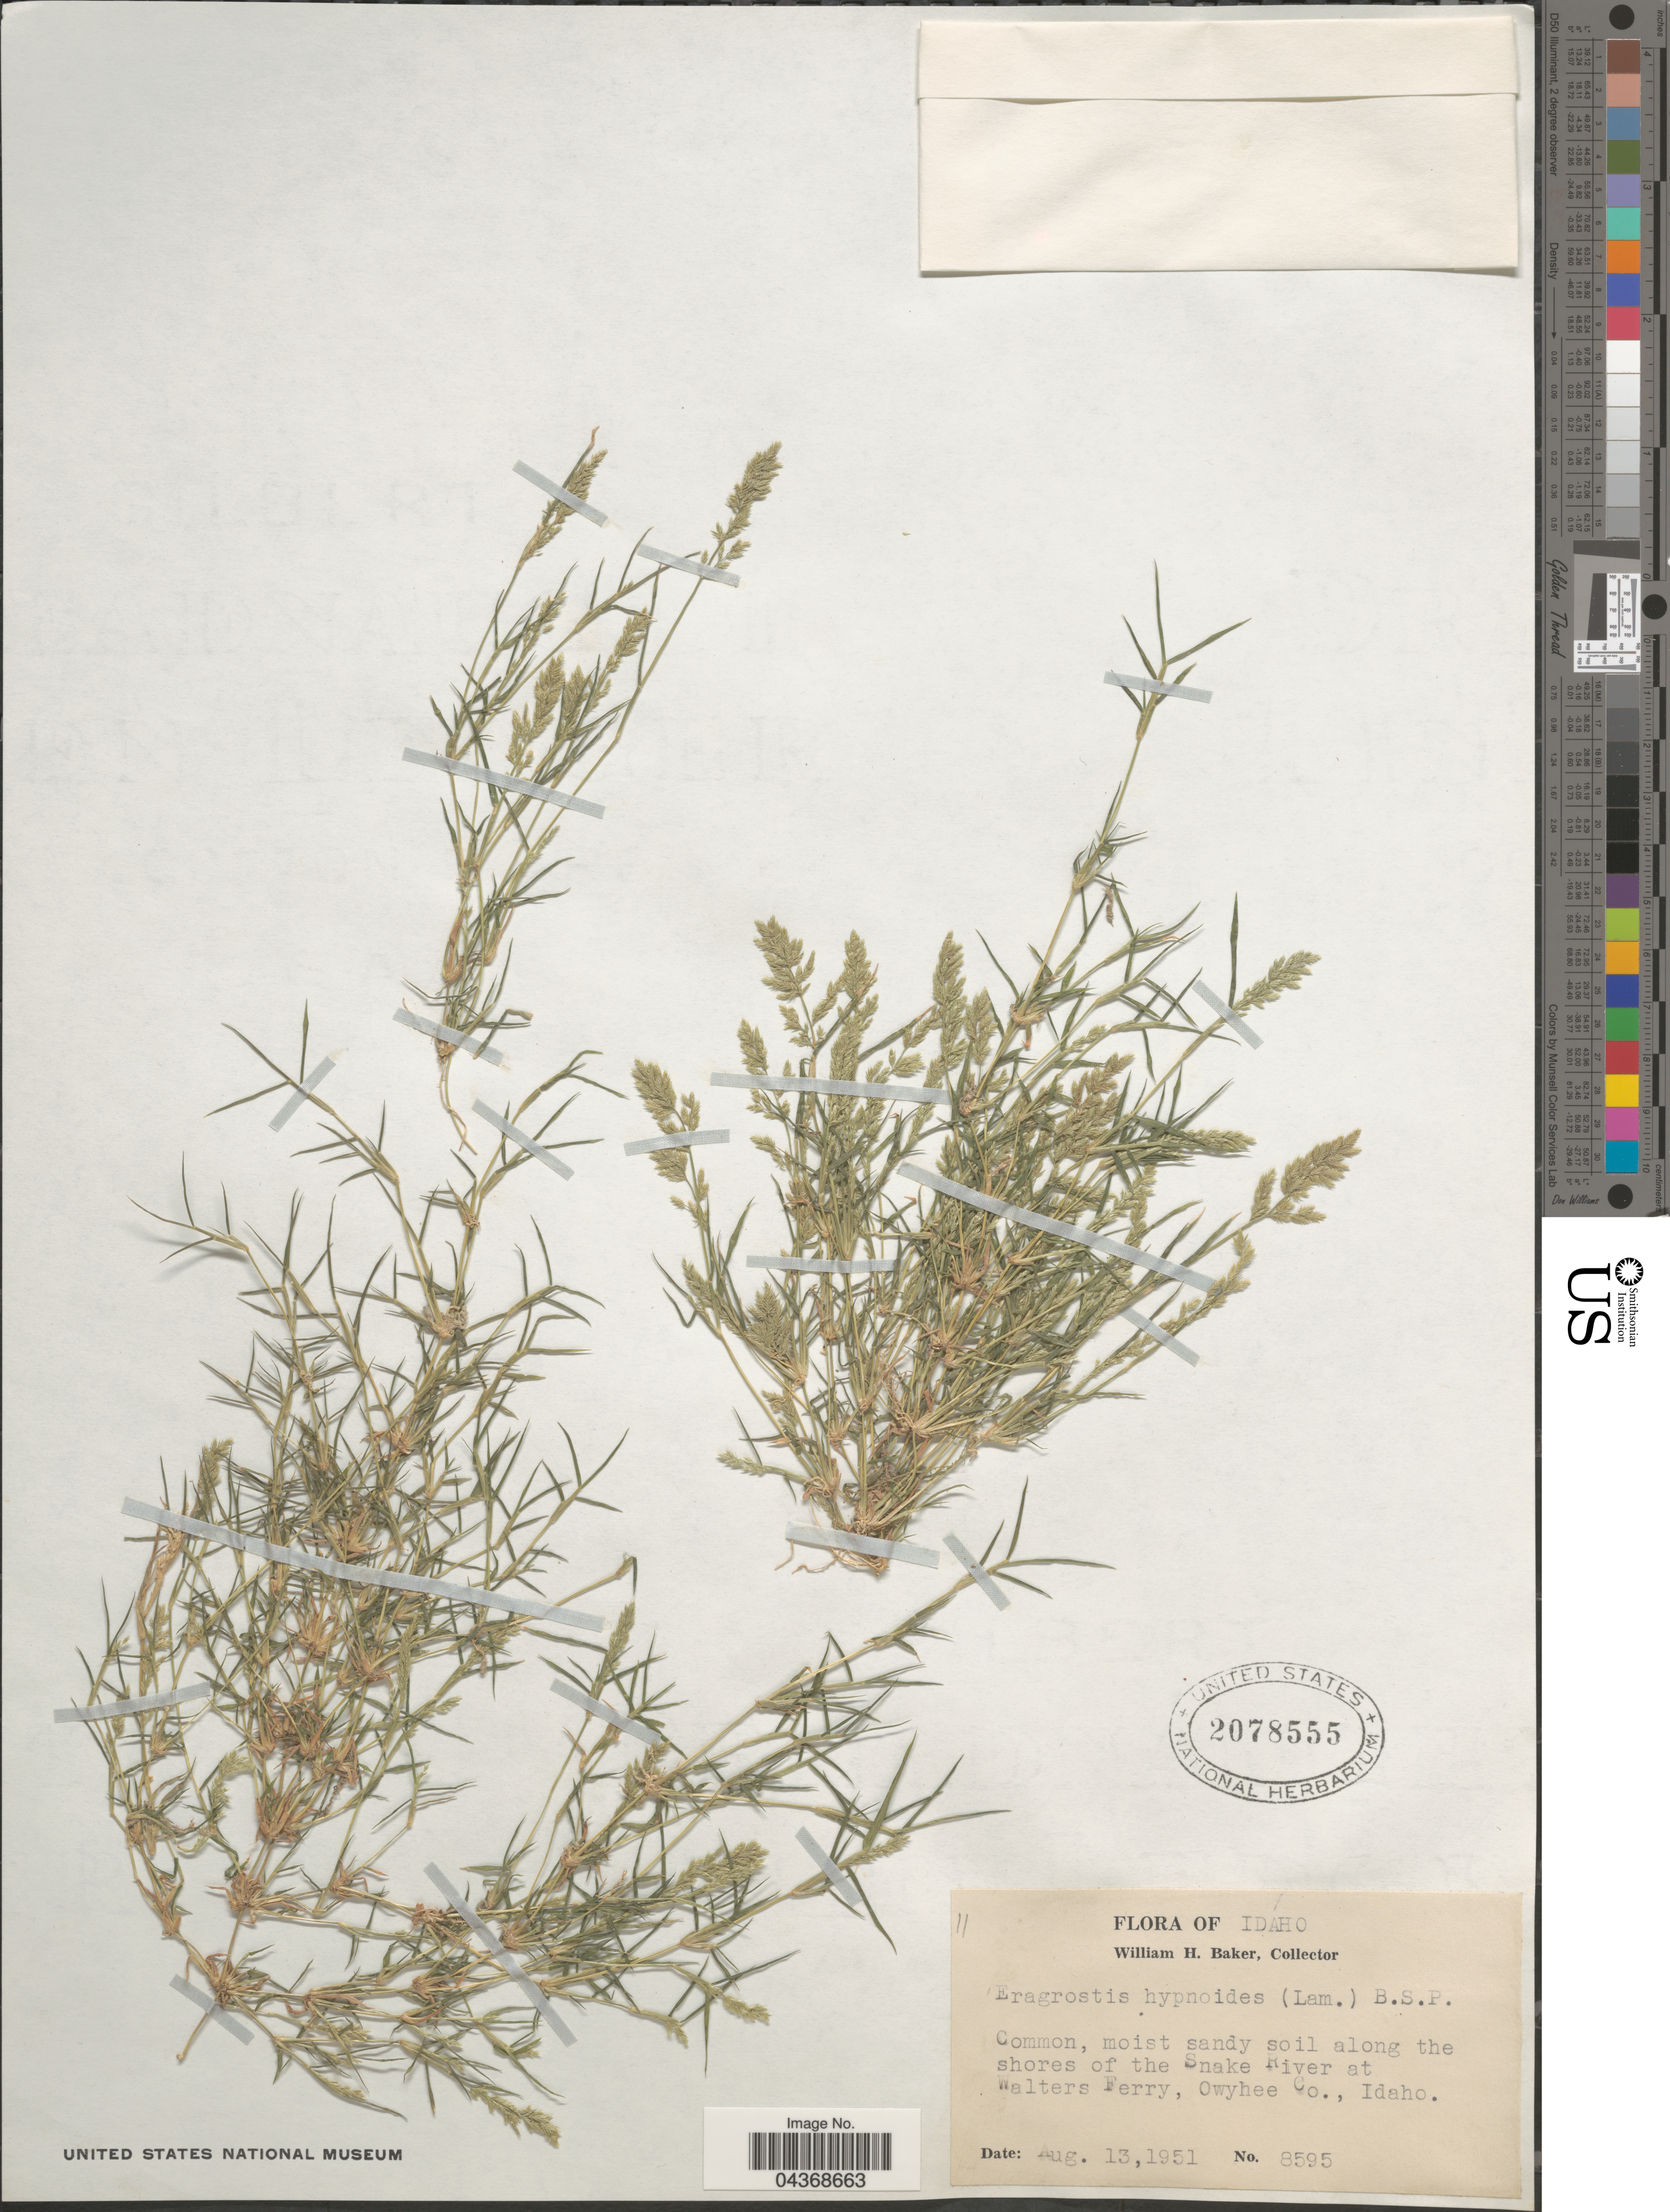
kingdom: Plantae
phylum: Tracheophyta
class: Liliopsida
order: Poales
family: Poaceae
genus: Eragrostis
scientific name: Eragrostis hypnoides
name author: (Lam.) Britton, Stearns & Poggenb.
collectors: W. H. Baker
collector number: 8595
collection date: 1951-08-13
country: United States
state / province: Idaho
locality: Moist sandy soil along the shores of the Snake River at Walters Ferry, Owyhee Co.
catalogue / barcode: US 2078555